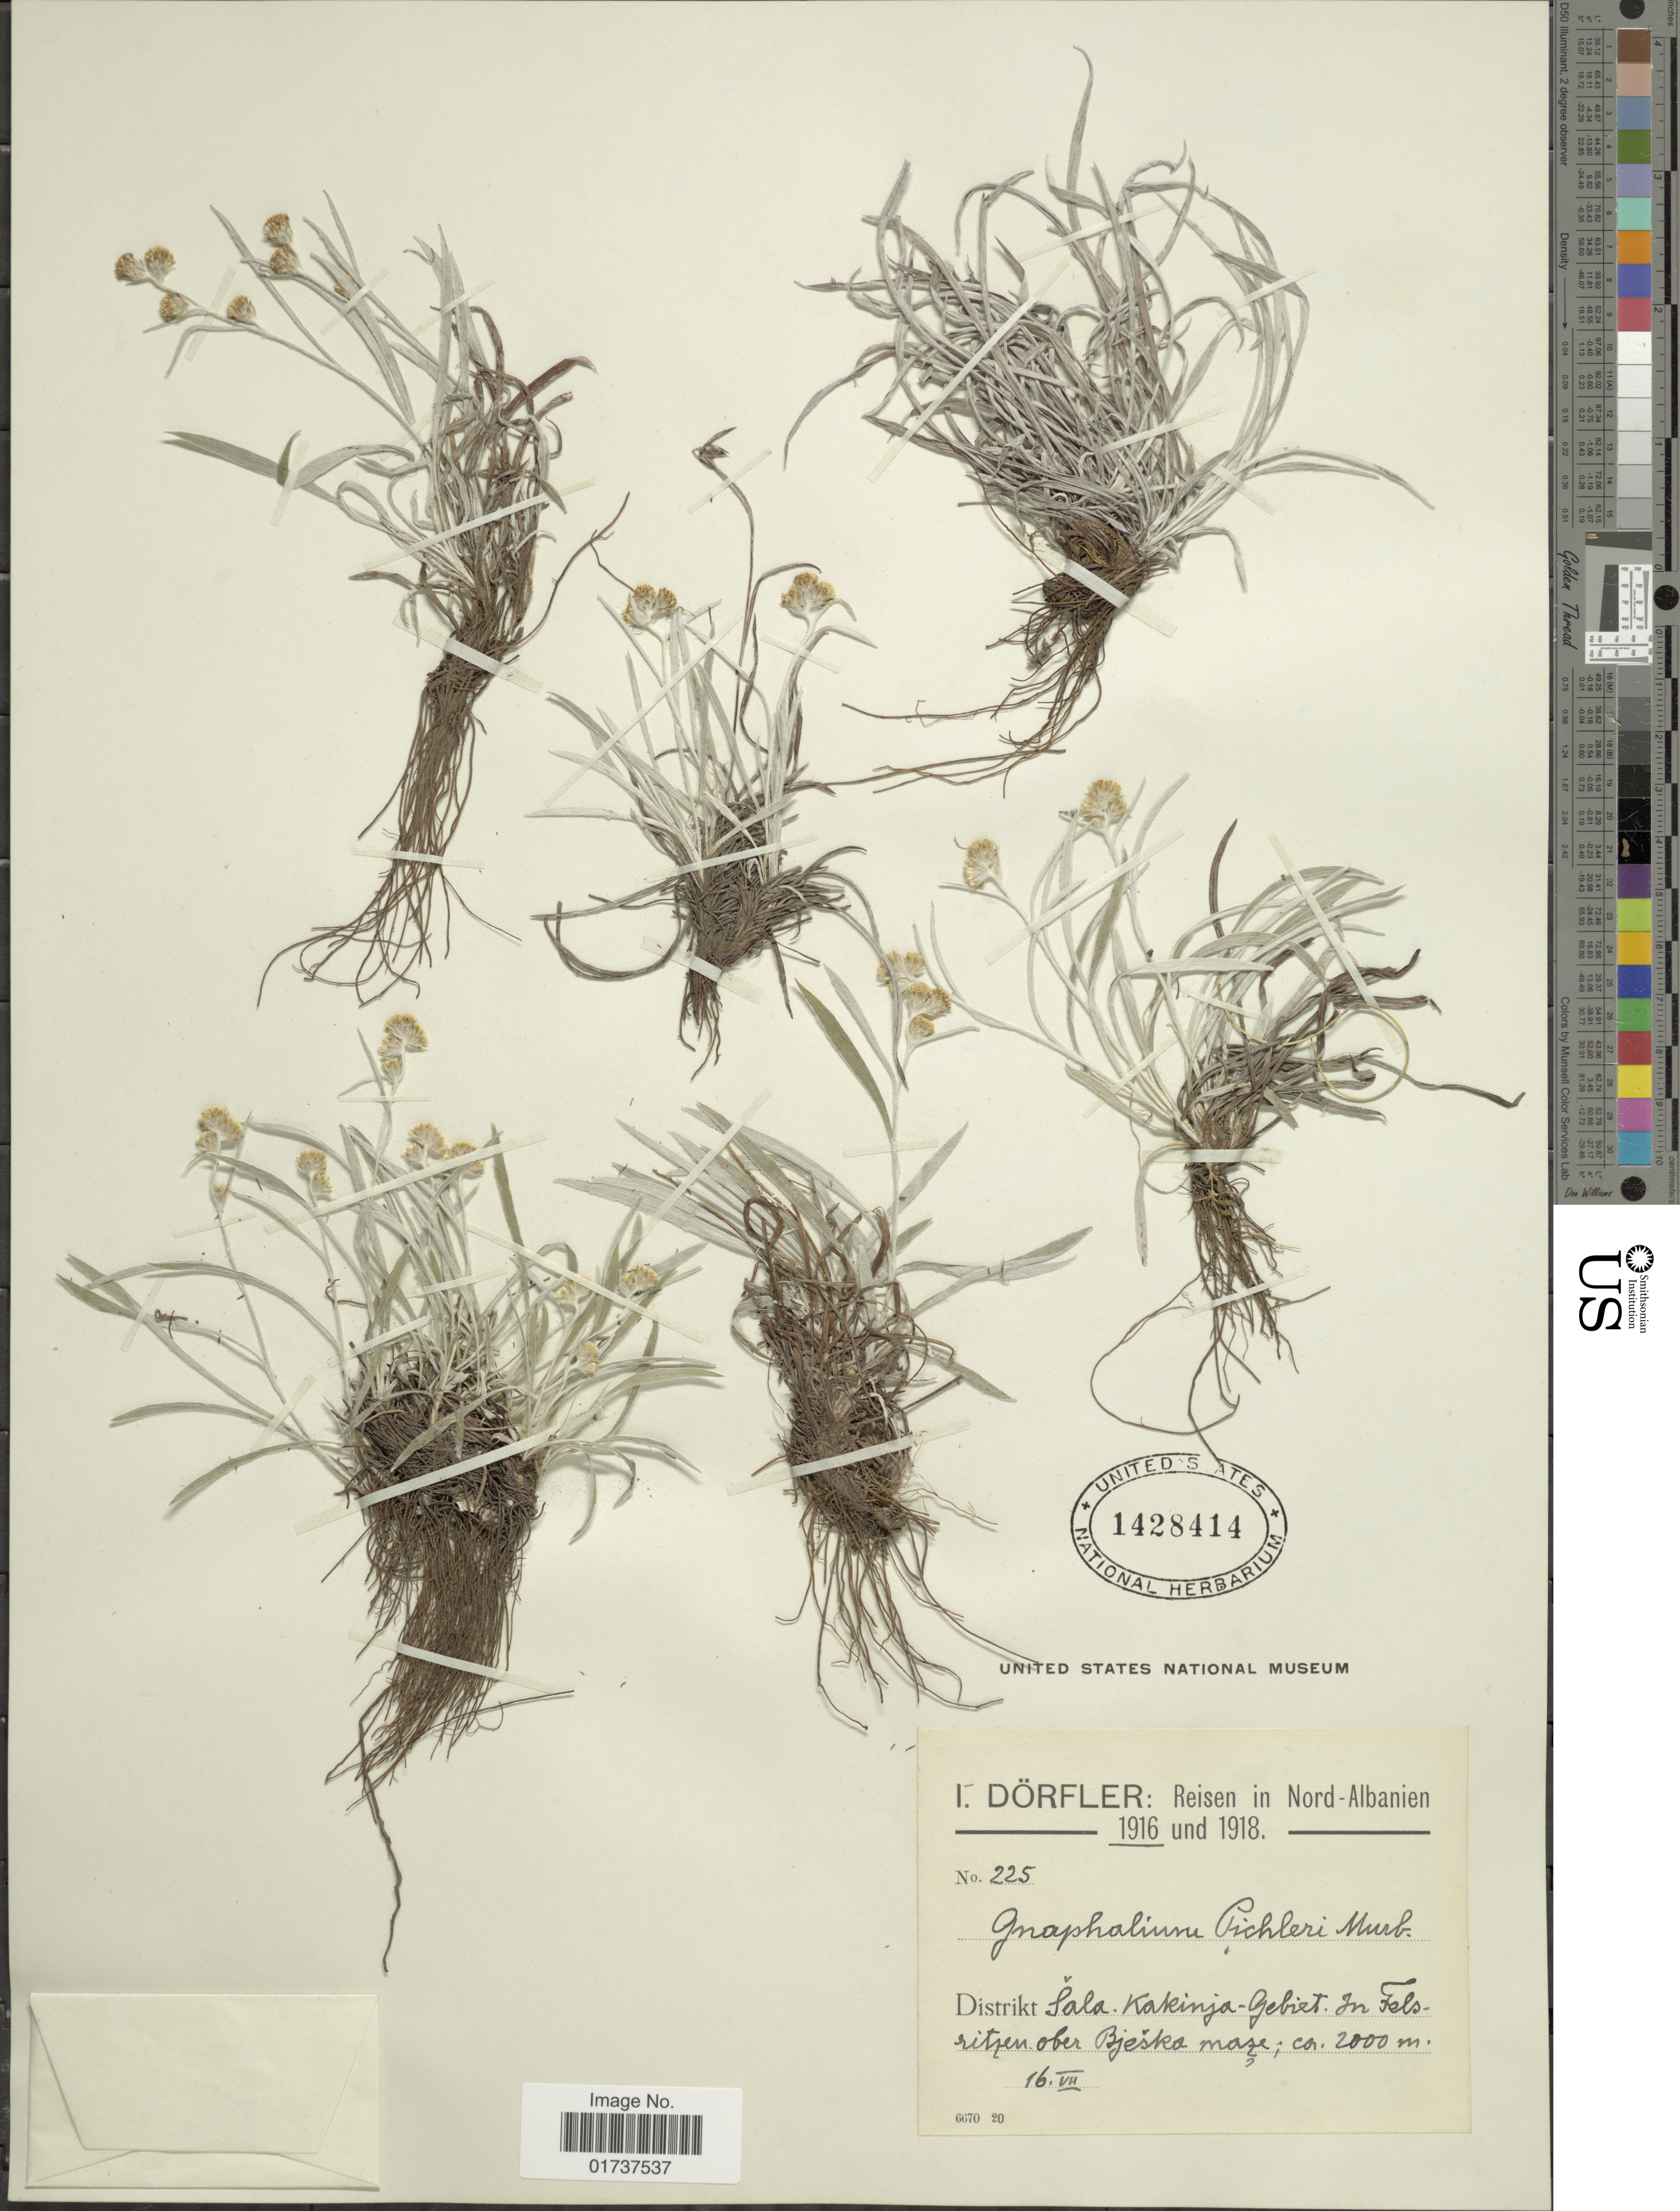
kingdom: Plantae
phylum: Tracheophyta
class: Magnoliopsida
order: Asterales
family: Asteraceae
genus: Gnaphalium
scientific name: Gnaphalium pichleri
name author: Murb.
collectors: I. Dörfler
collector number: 225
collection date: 1916-07-16/1918-07-16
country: Albania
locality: Nord-Albanien, Distrikt Sala, Kakinja-Gebiet in Fels ritsen ober Bjeska mase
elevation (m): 2000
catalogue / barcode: US 1428414